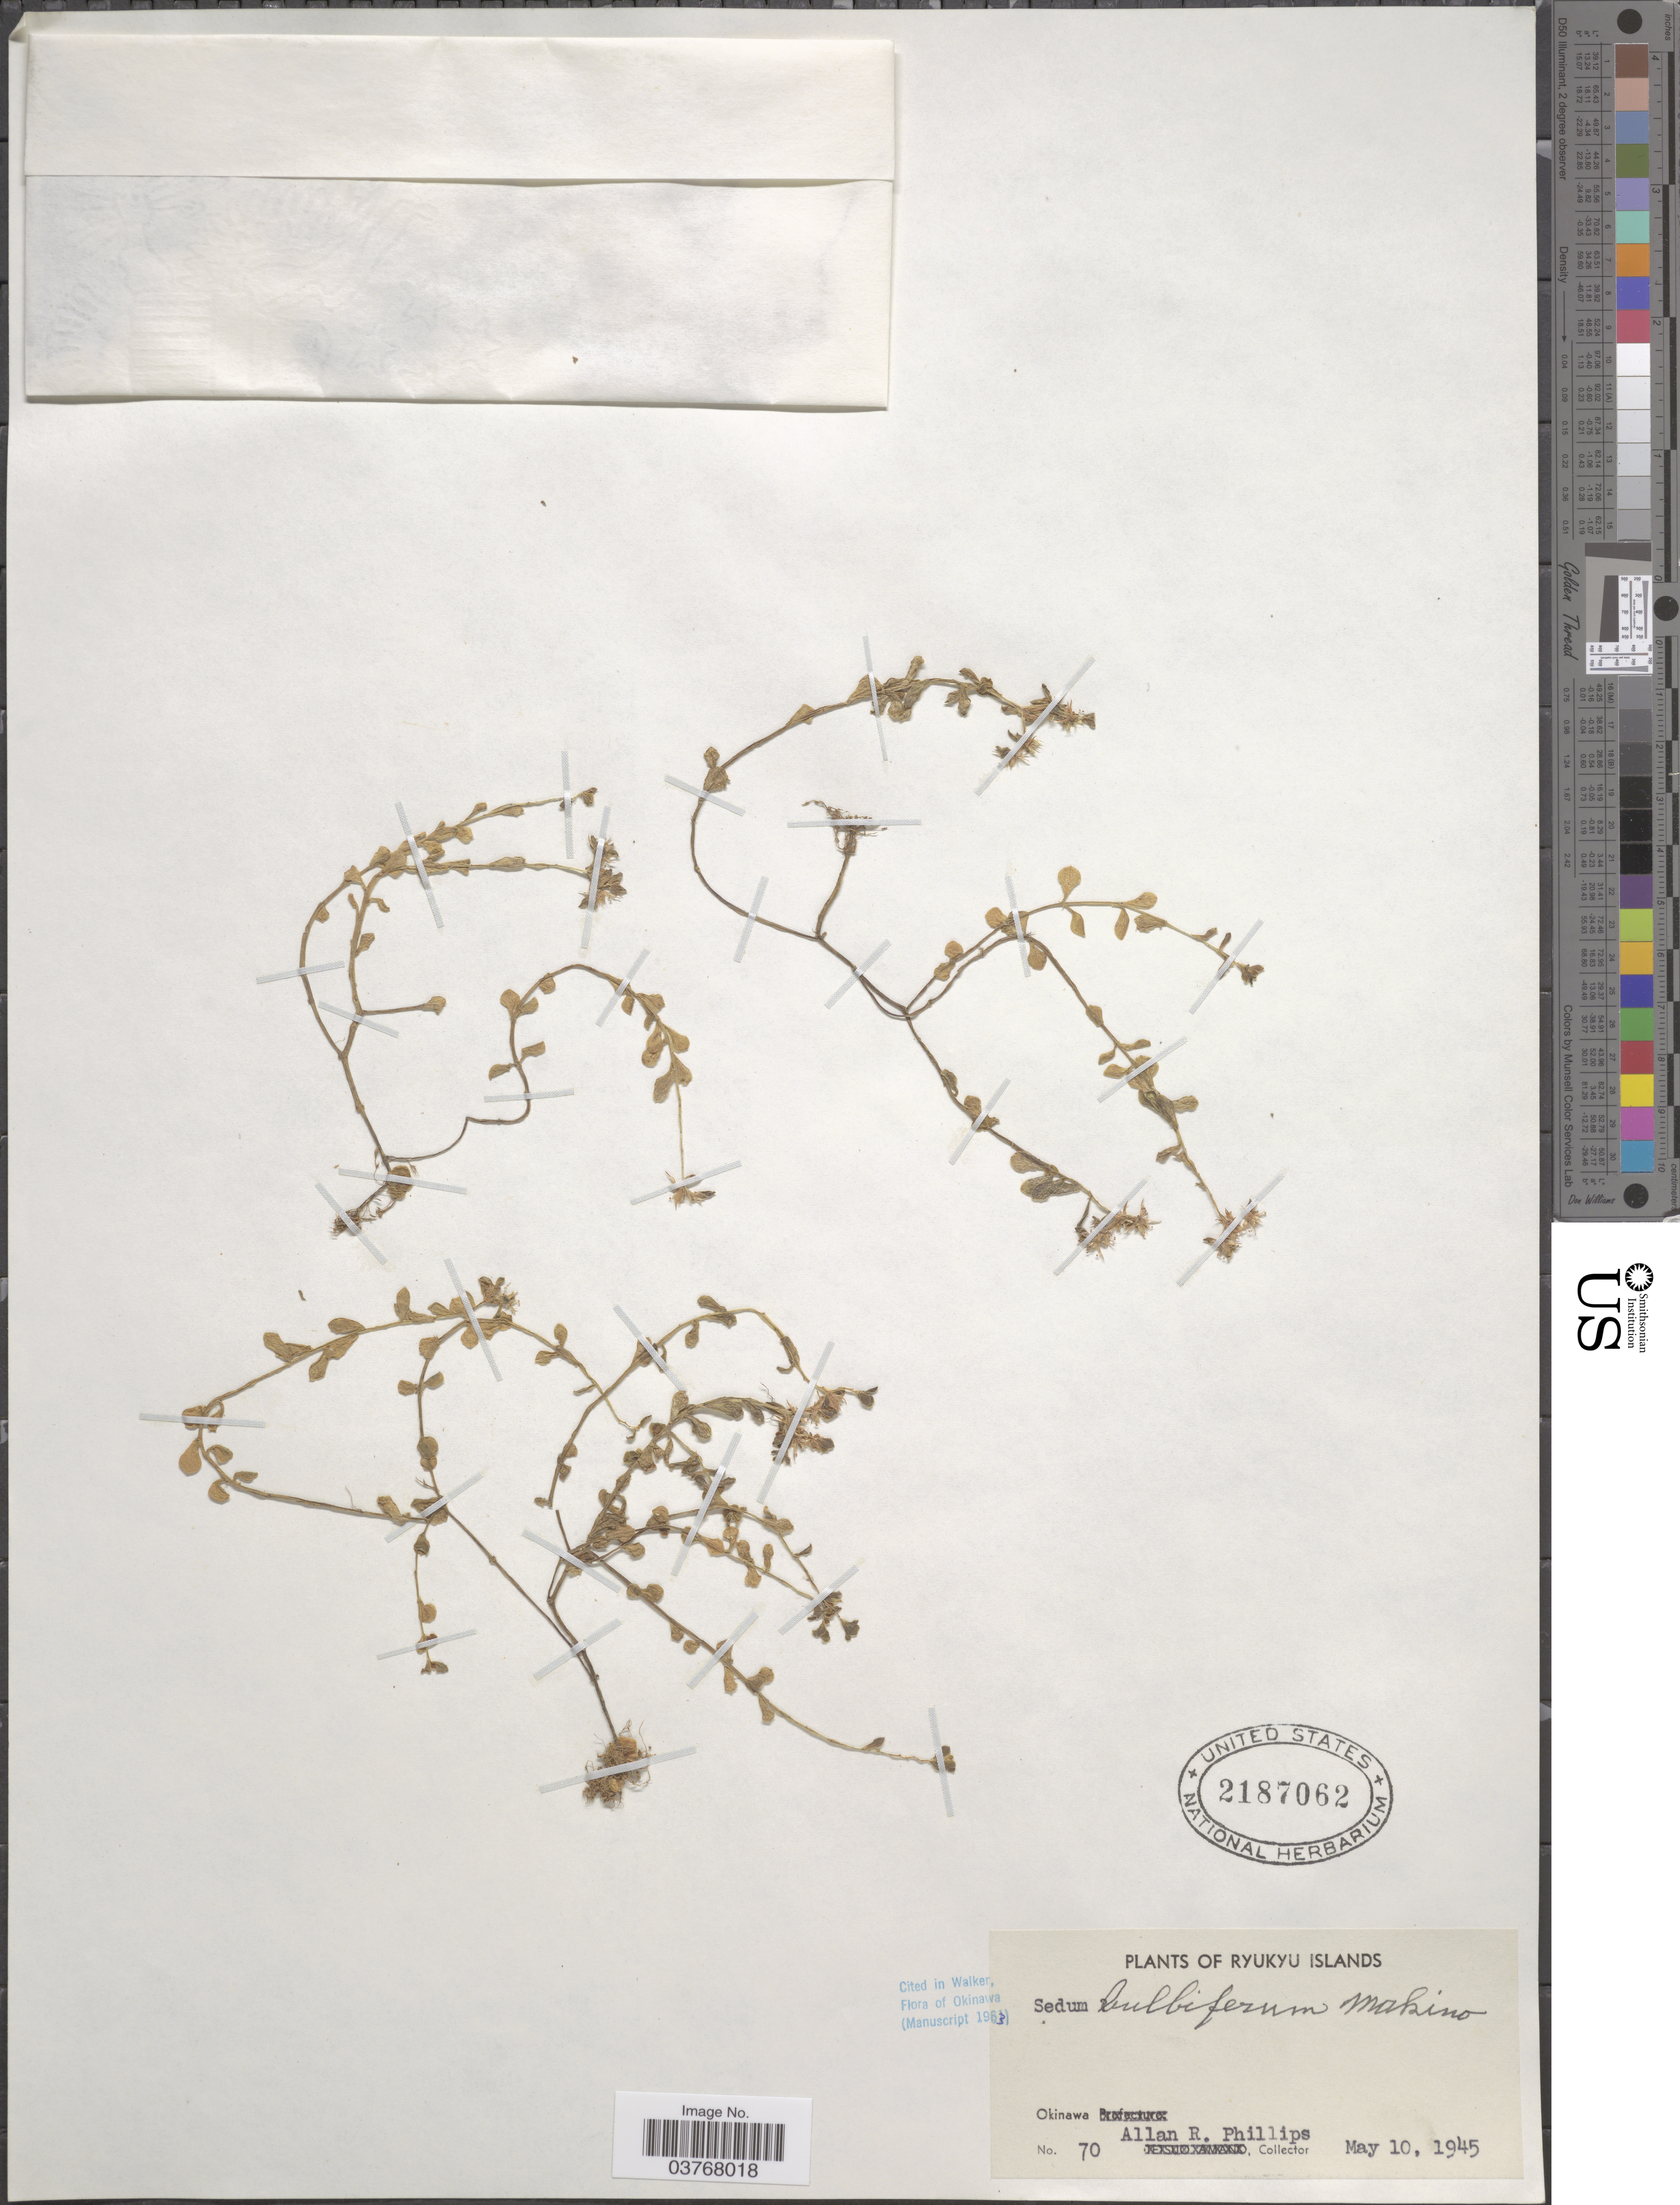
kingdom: Plantae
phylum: Tracheophyta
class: Magnoliopsida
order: Saxifragales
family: Crassulaceae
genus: Sedum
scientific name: Sedum bulbiferum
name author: Makino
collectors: A. R. Phillips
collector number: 70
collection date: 1945-05-10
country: Japan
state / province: Okinawa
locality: Ryukyu Islands. Okinawa.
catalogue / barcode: US 2187062